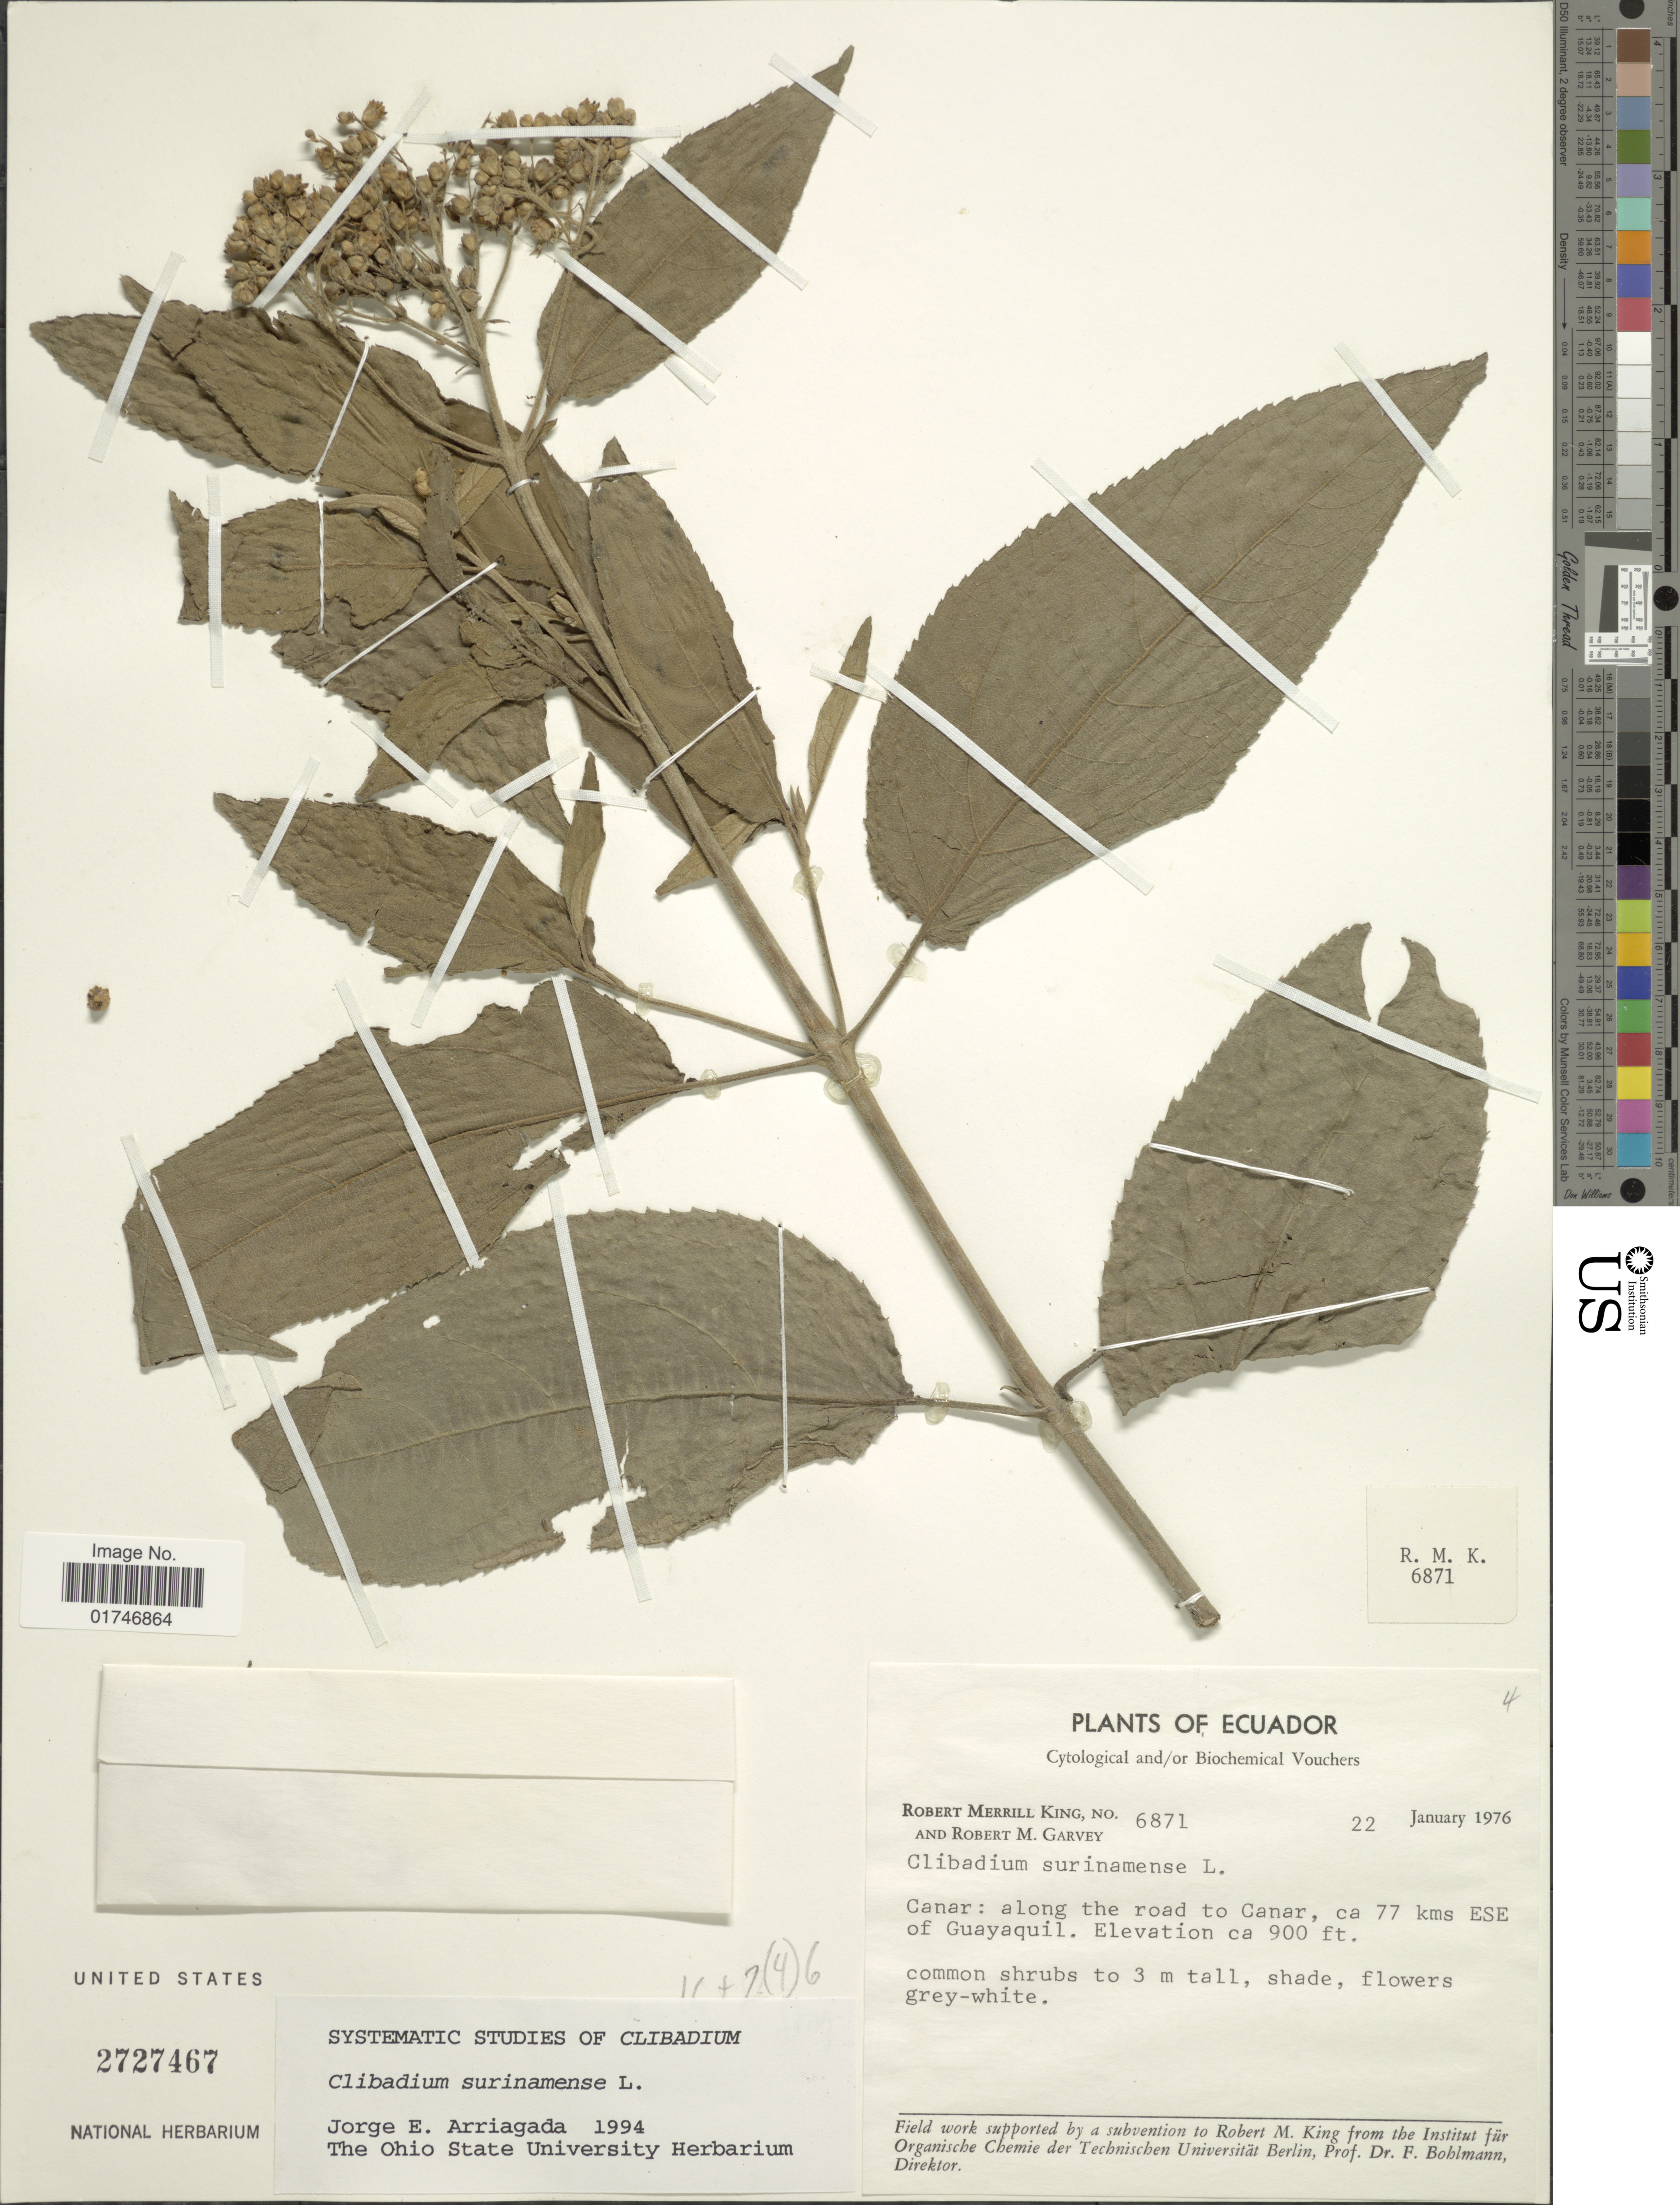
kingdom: Plantae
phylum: Tracheophyta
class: Magnoliopsida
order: Asterales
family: Asteraceae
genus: Clibadium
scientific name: Clibadium surinamense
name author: L.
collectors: R. M. King & R. Garvey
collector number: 6871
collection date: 1976-01-22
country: Ecuador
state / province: Cañar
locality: Canar: along the road to Canar, ca 77 kms ESE of Guayaquil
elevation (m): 274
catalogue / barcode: US 2727467